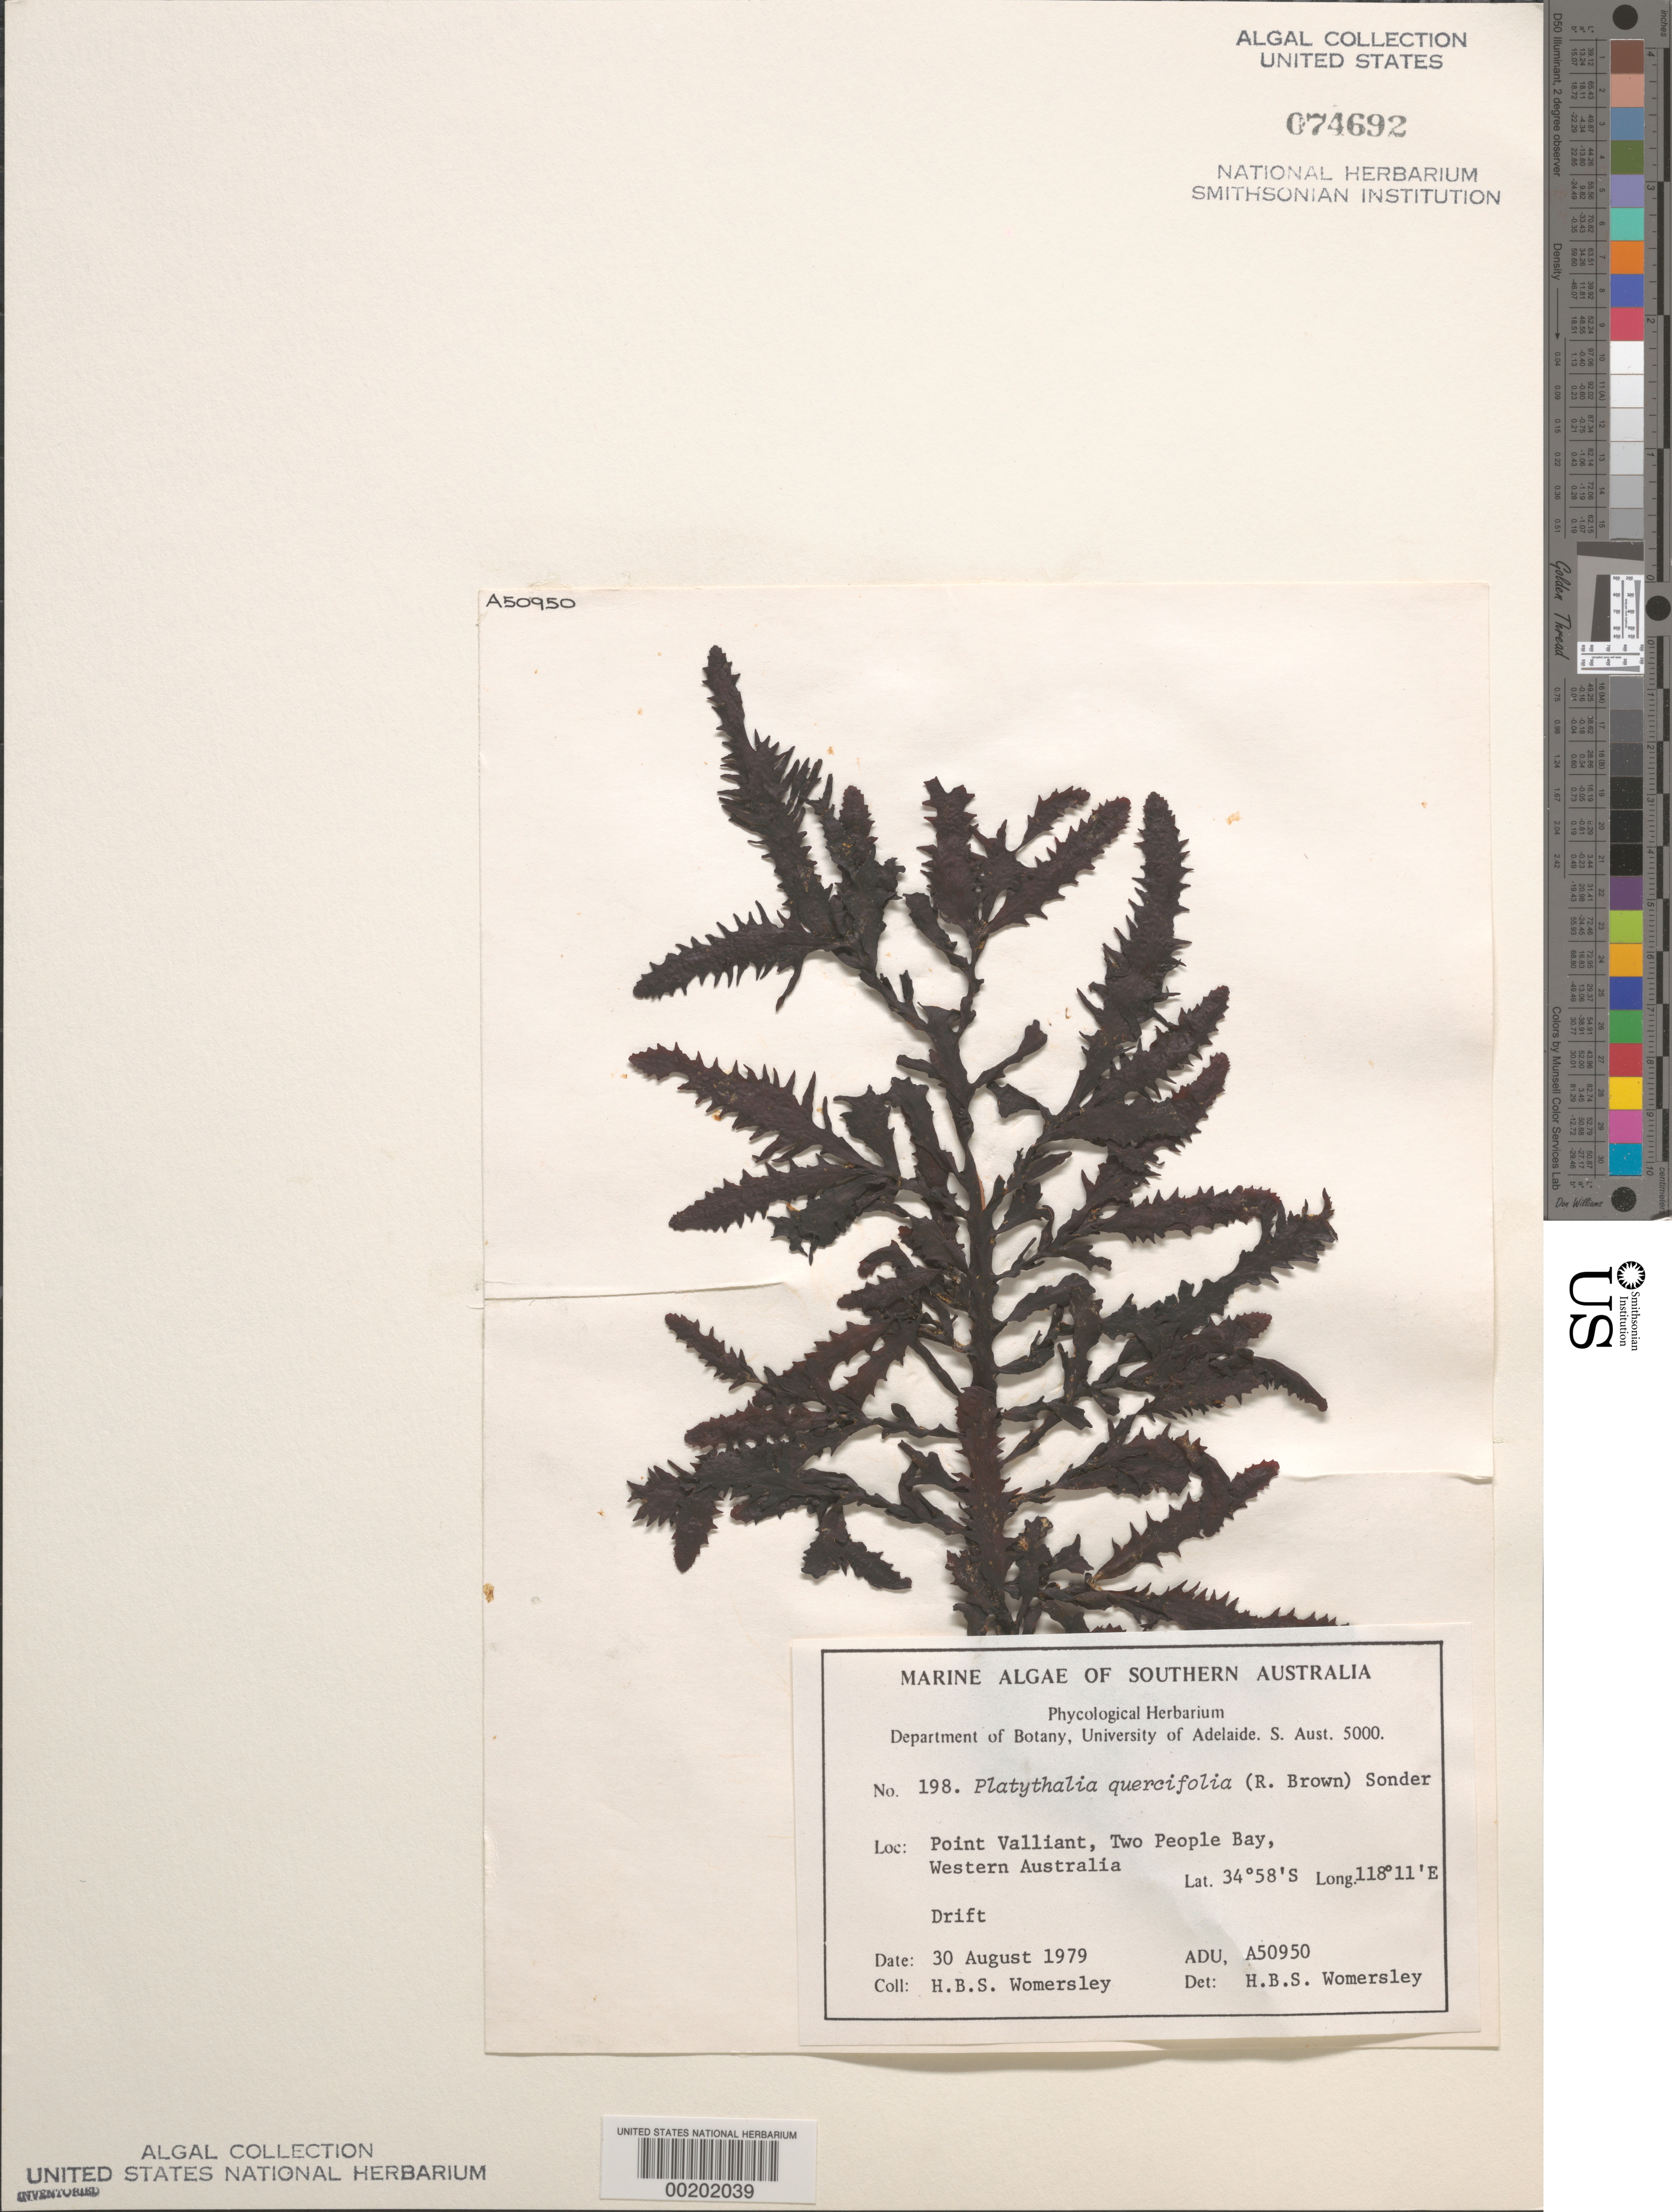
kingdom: Chromista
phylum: Ochrophyta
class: Phaeophyceae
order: Fucales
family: Sargassaceae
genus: Platythalia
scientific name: Platythalia quercifolia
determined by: Womersley, H. B. S.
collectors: H. B. S. Womersley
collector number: ADU A50950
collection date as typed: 30 Aug 1979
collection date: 1979-08-30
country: Australia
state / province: Western Australia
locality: Point Valiant, Two People Bay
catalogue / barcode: US 74692